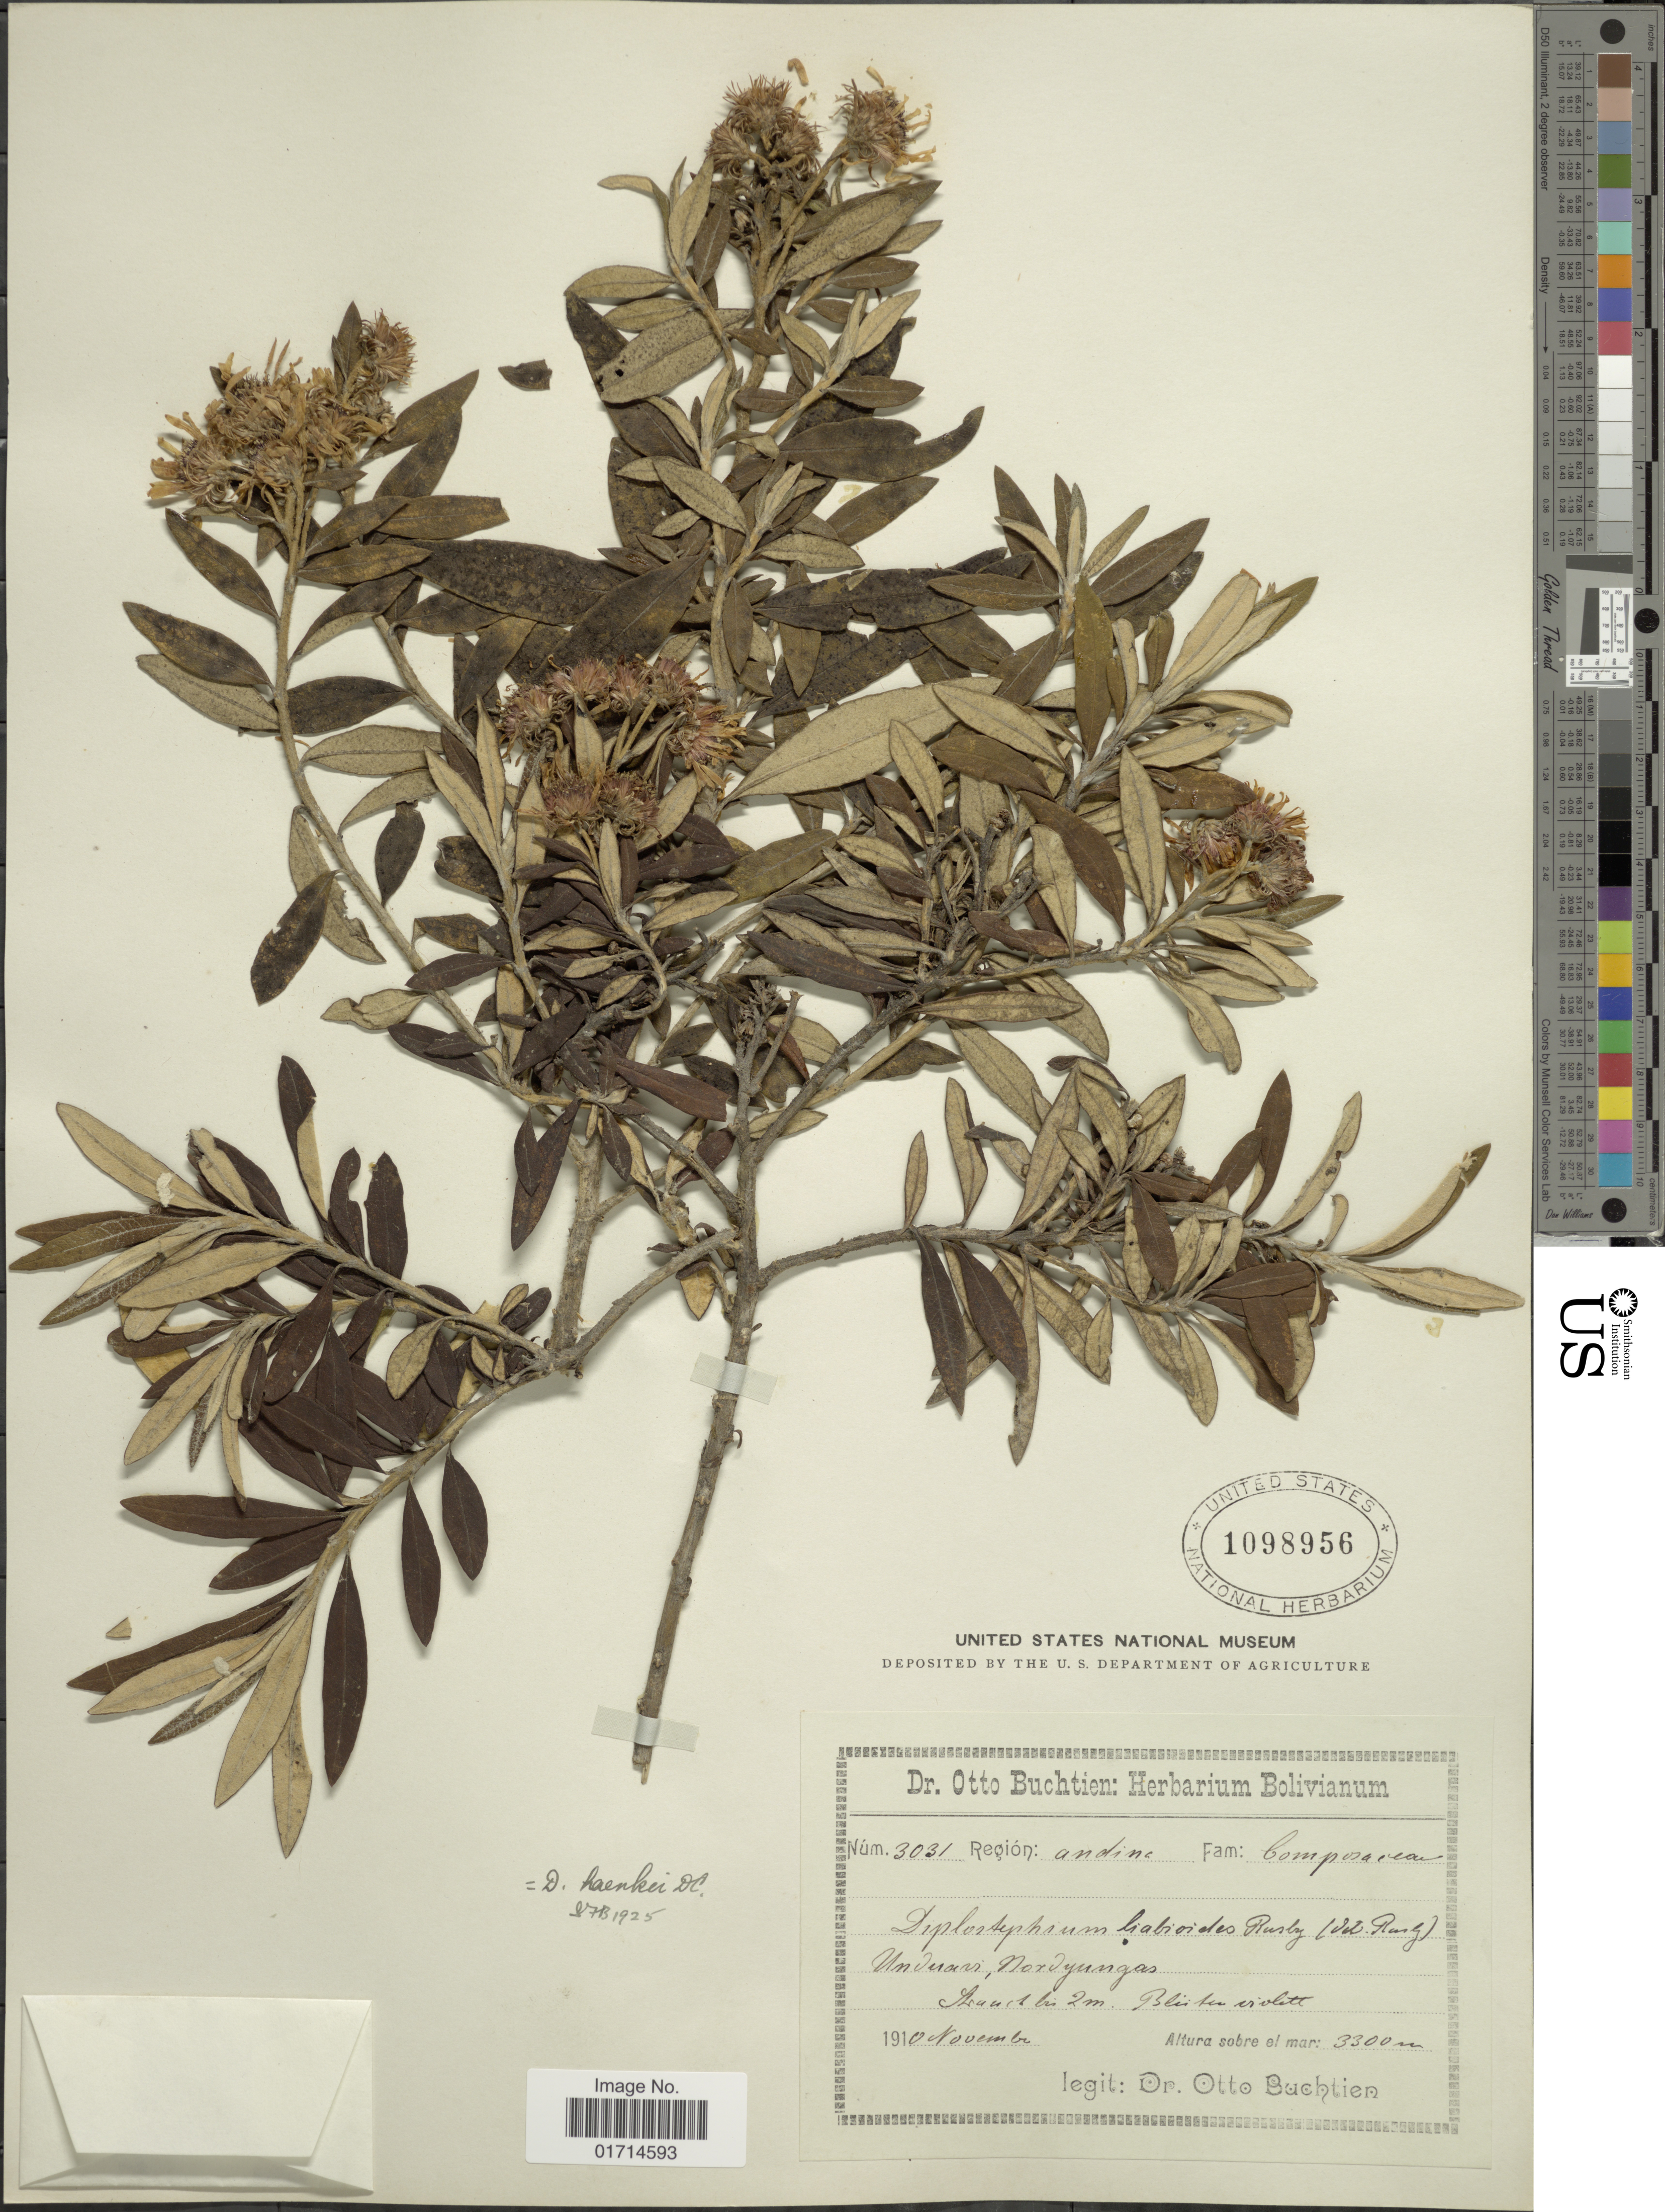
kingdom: Plantae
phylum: Tracheophyta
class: Magnoliopsida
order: Asterales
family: Asteraceae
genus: Diplostephium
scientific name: Diplostephium haenkei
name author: (DC.) Wedd.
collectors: O. Buchtien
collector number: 3031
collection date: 1910-11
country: Bolivia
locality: Unduavi, Nordyungas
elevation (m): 3300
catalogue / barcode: US 1098956